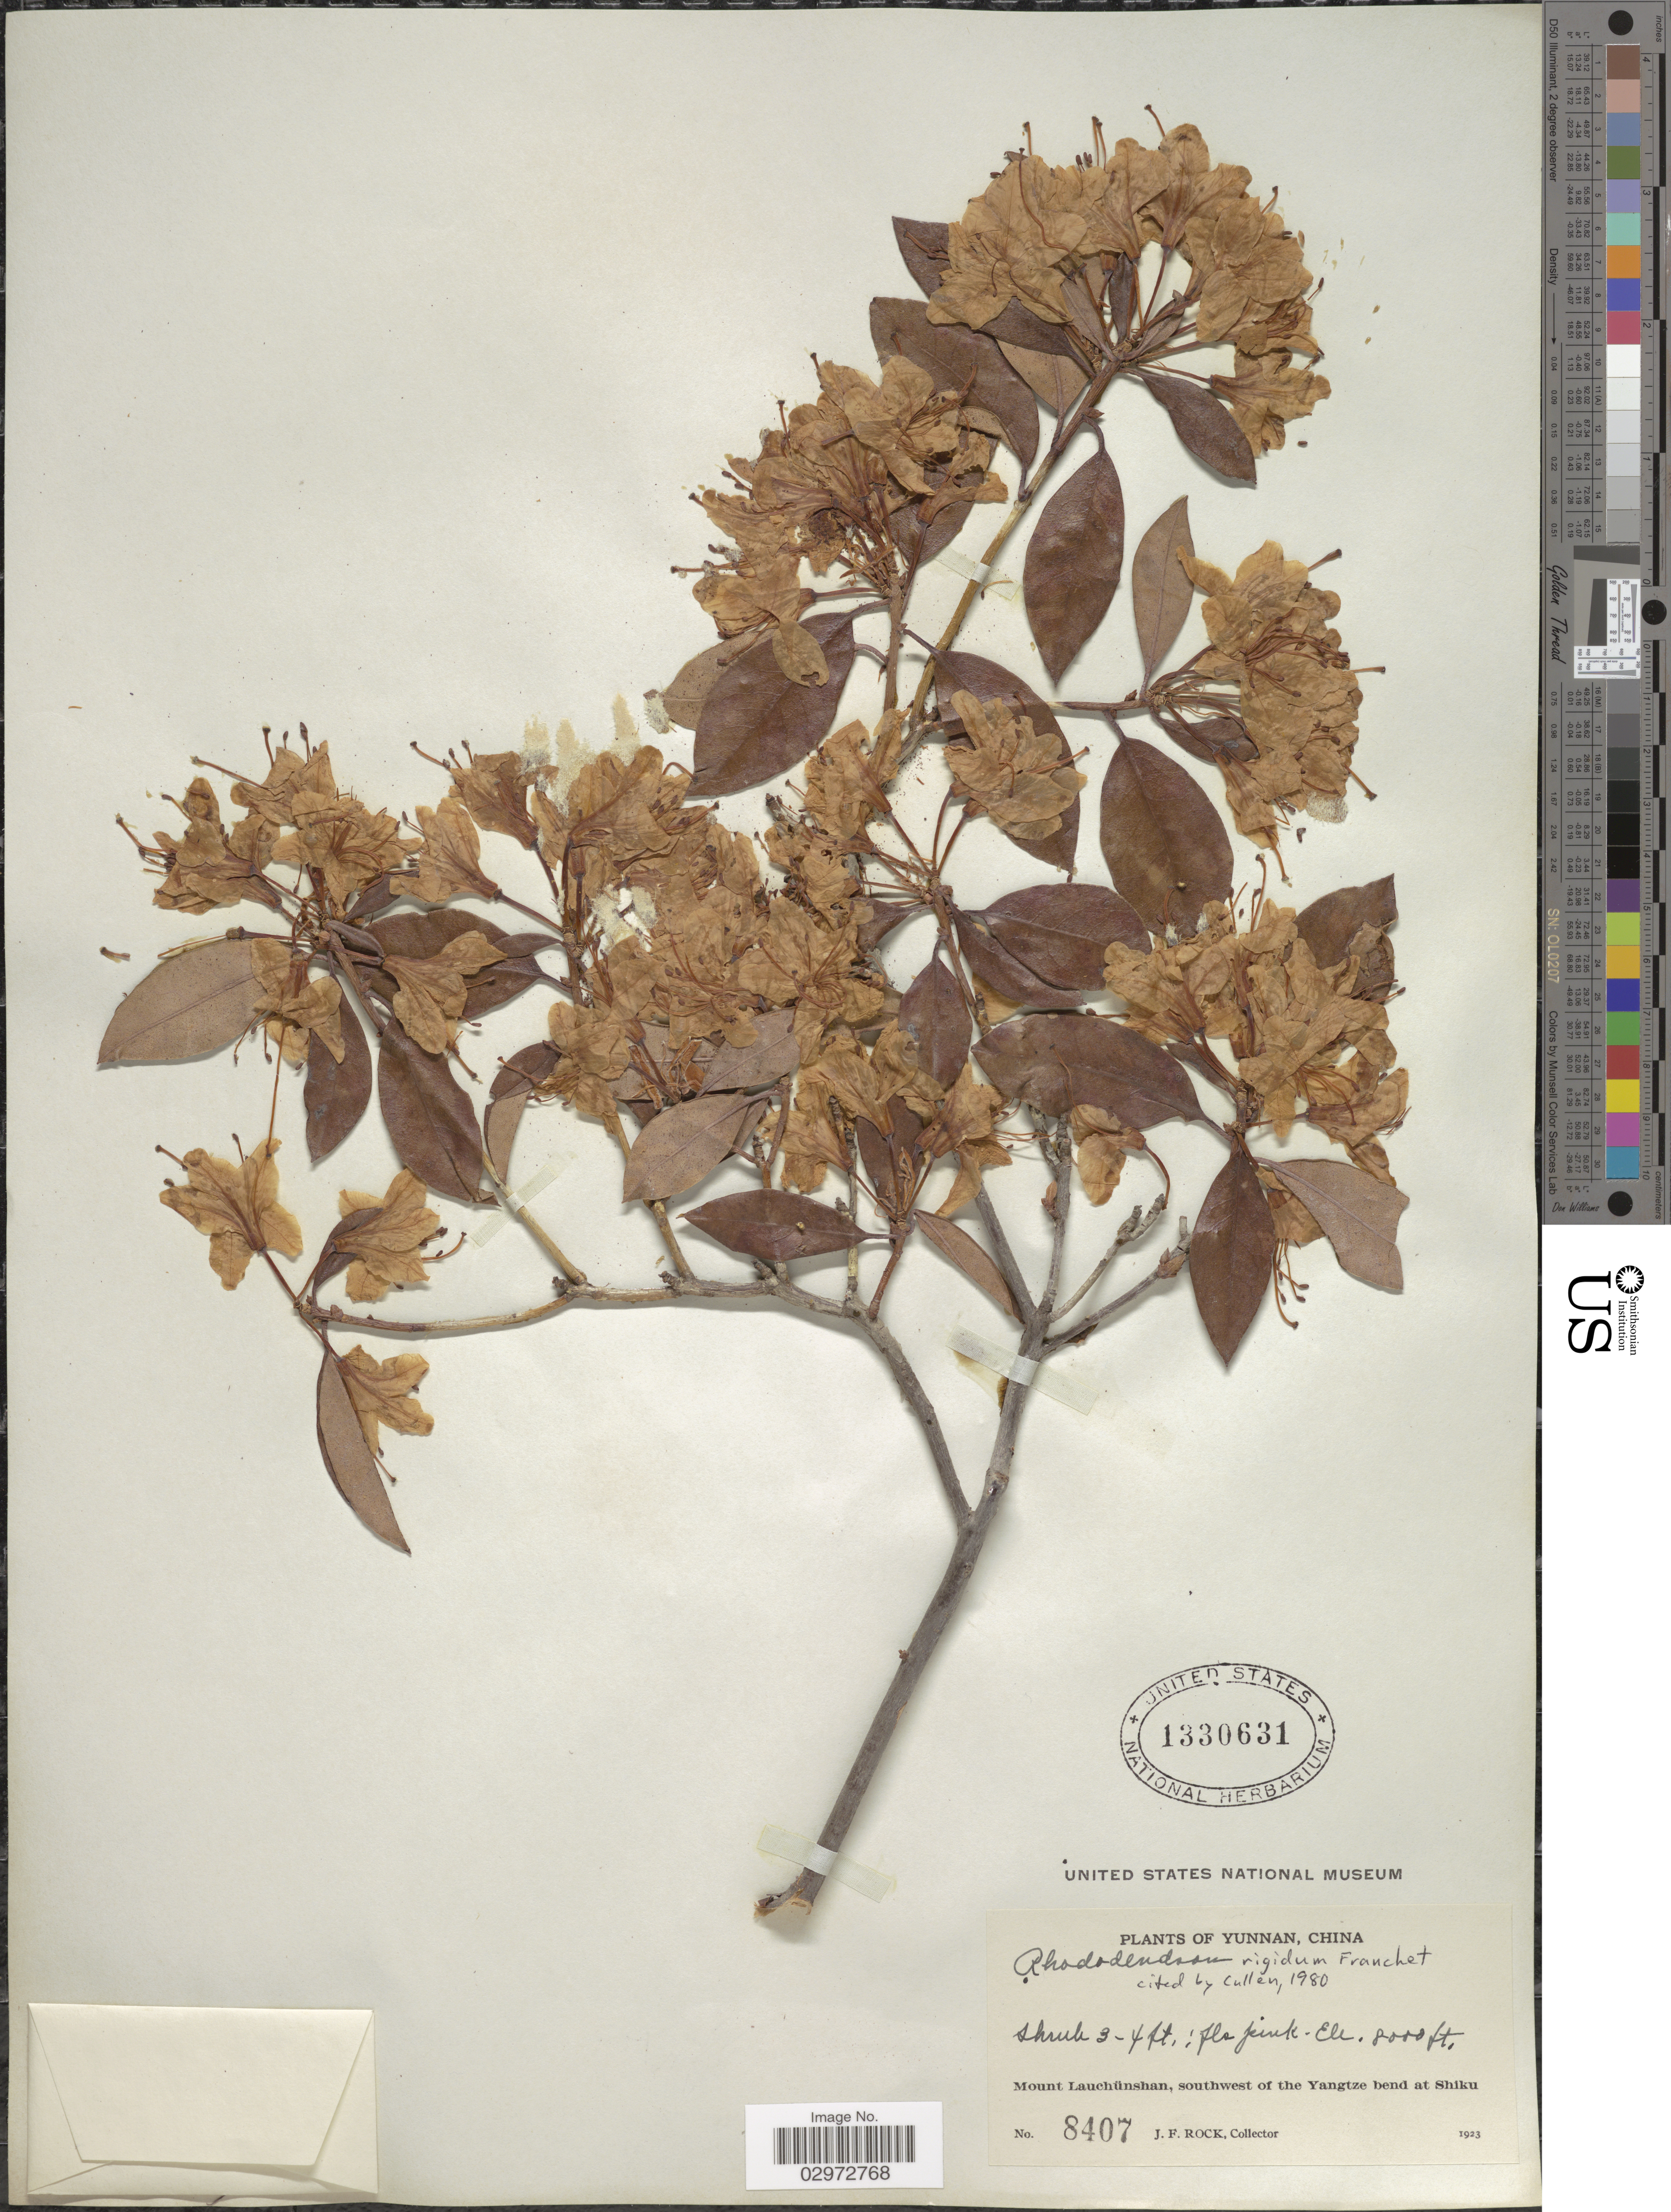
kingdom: Plantae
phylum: Tracheophyta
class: Magnoliopsida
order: Ericales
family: Ericaceae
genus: Rhododendron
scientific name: Rhododendron rigidum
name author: Franch.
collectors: J. Rock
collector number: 8407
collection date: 1923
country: China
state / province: Yunnan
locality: Mount Lauchünshan, southwest of the Yangtze bend at Shiku.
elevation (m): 2438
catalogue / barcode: US 1330631